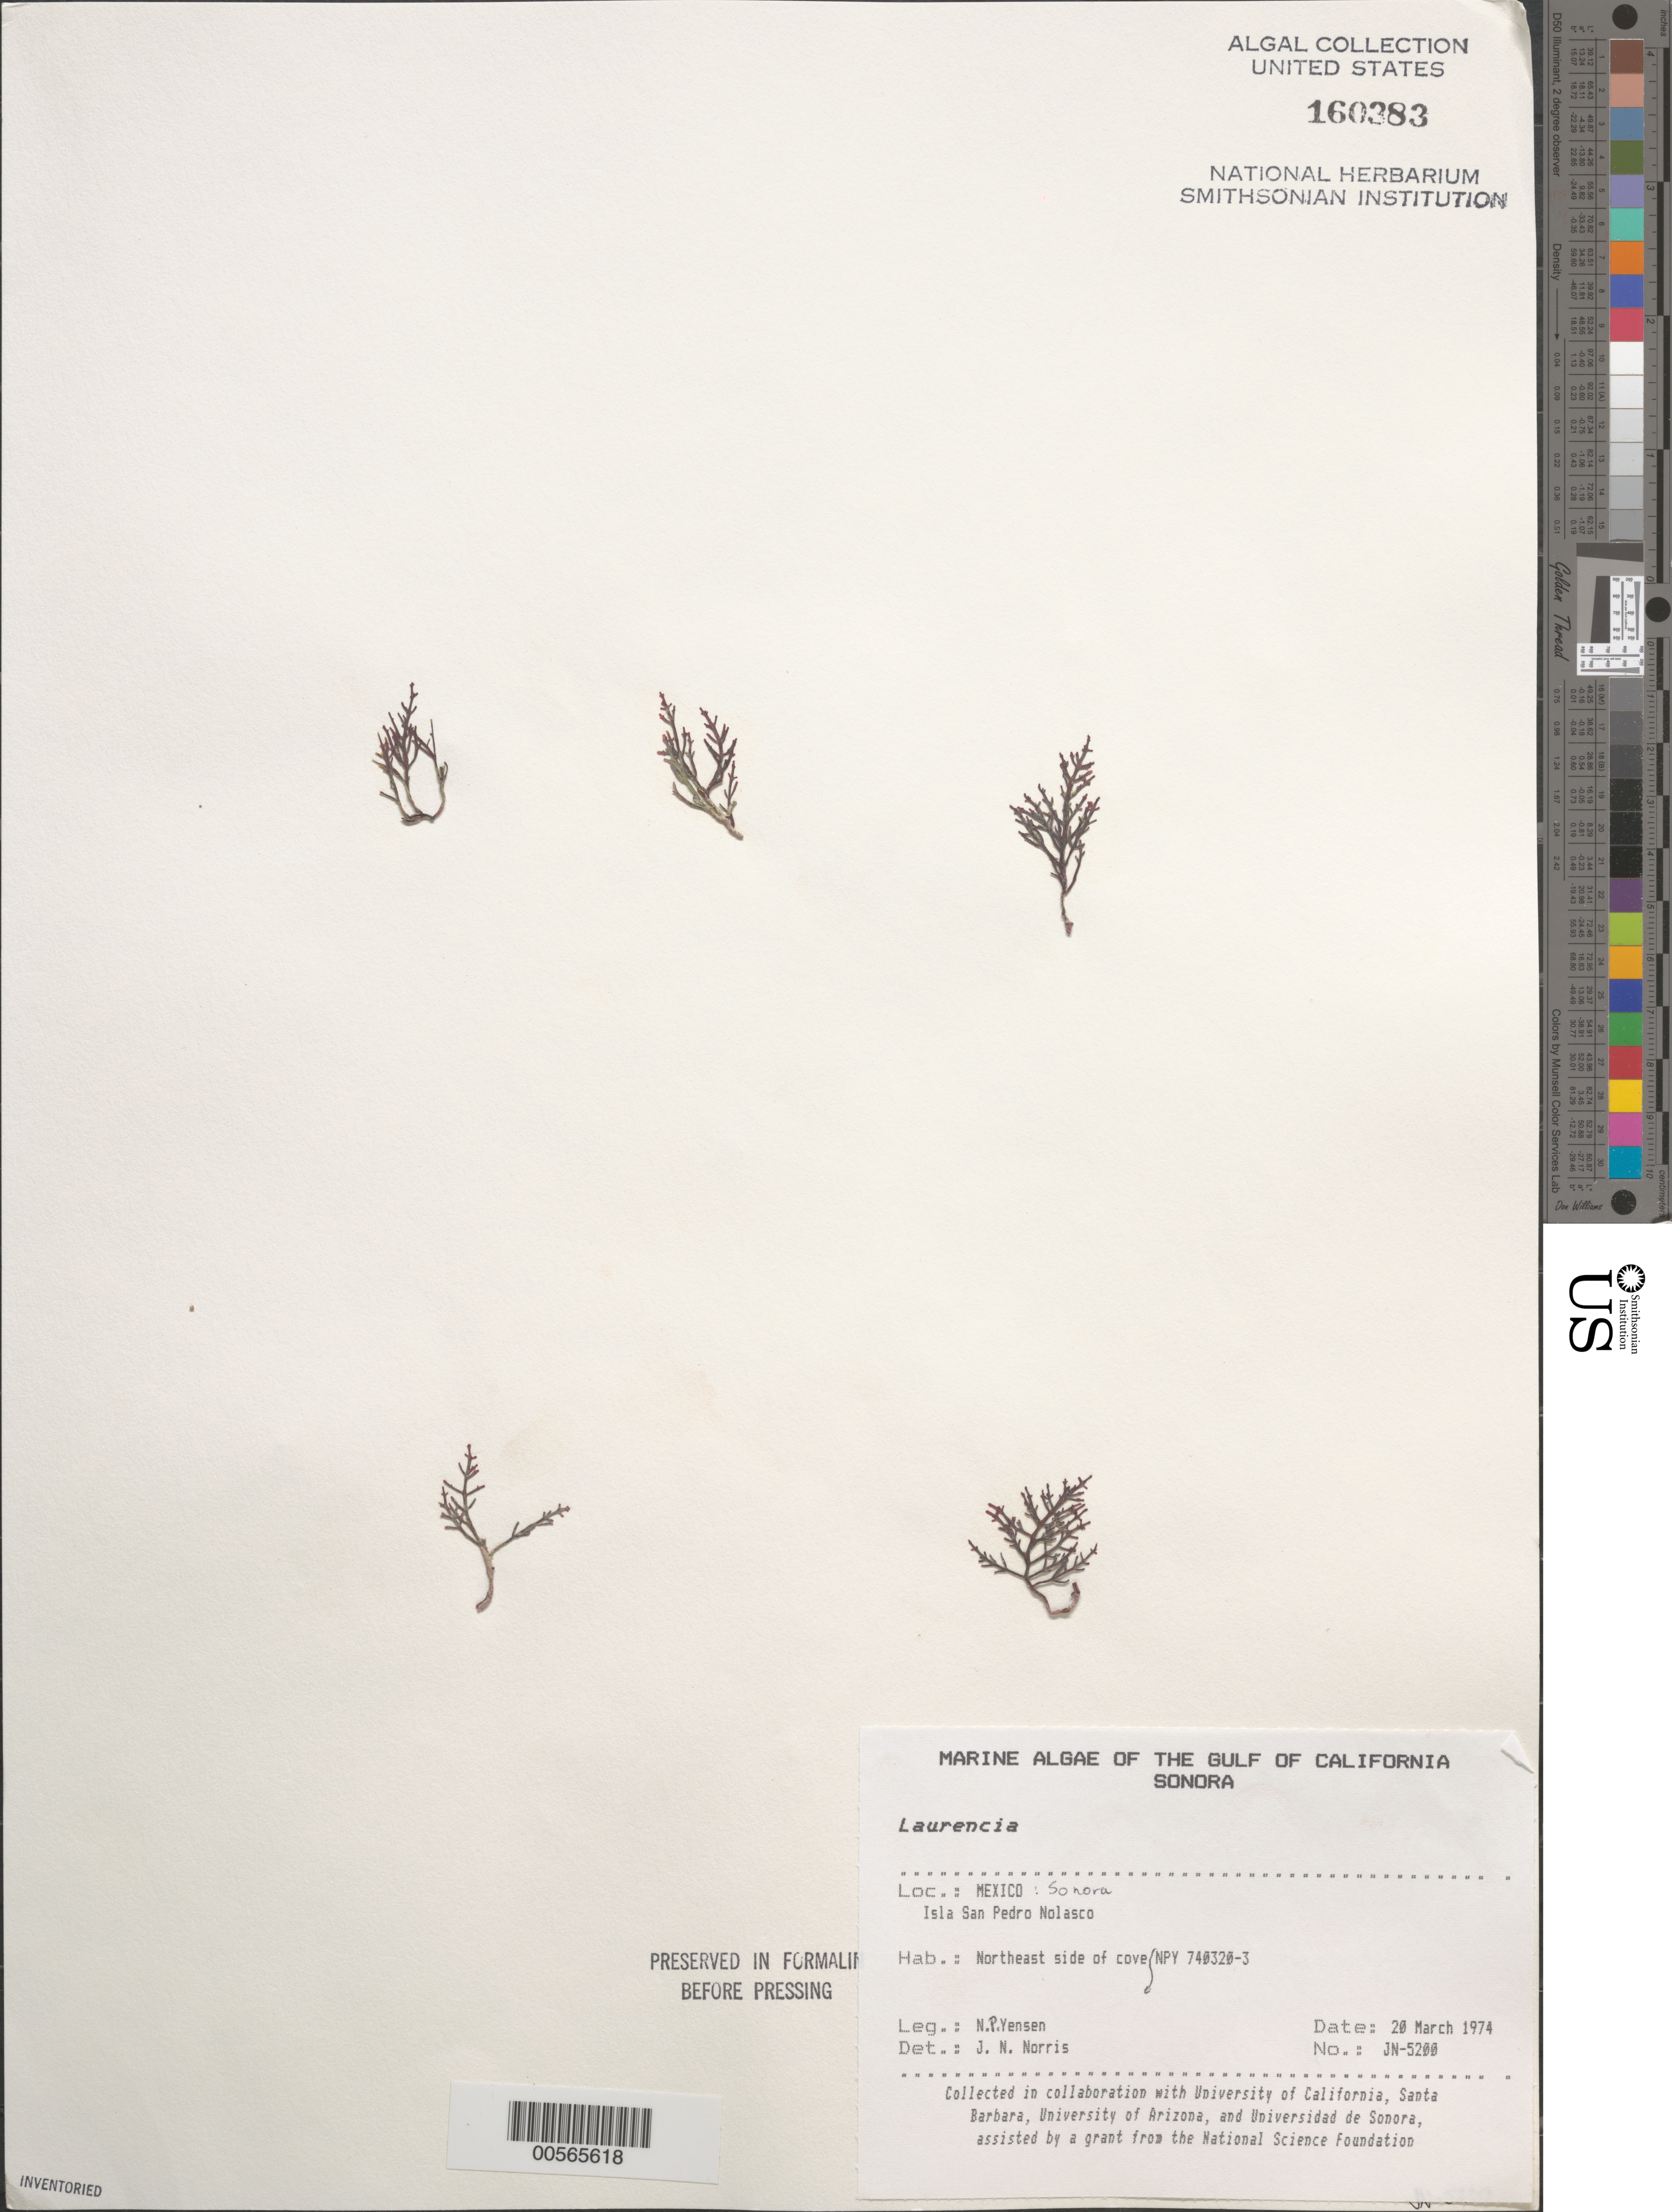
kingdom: Plantae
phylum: Rhodophyta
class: Florideophyceae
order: Ceramiales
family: Rhodomelaceae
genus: Laurencia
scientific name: Laurencia sp.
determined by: Norris, James N.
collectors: N. Yensen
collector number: JN-5200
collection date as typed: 20 Mar 1974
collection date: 1974-03-20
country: Mexico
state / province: Sonora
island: Isla San Pedro Nolasco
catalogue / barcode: US 160383